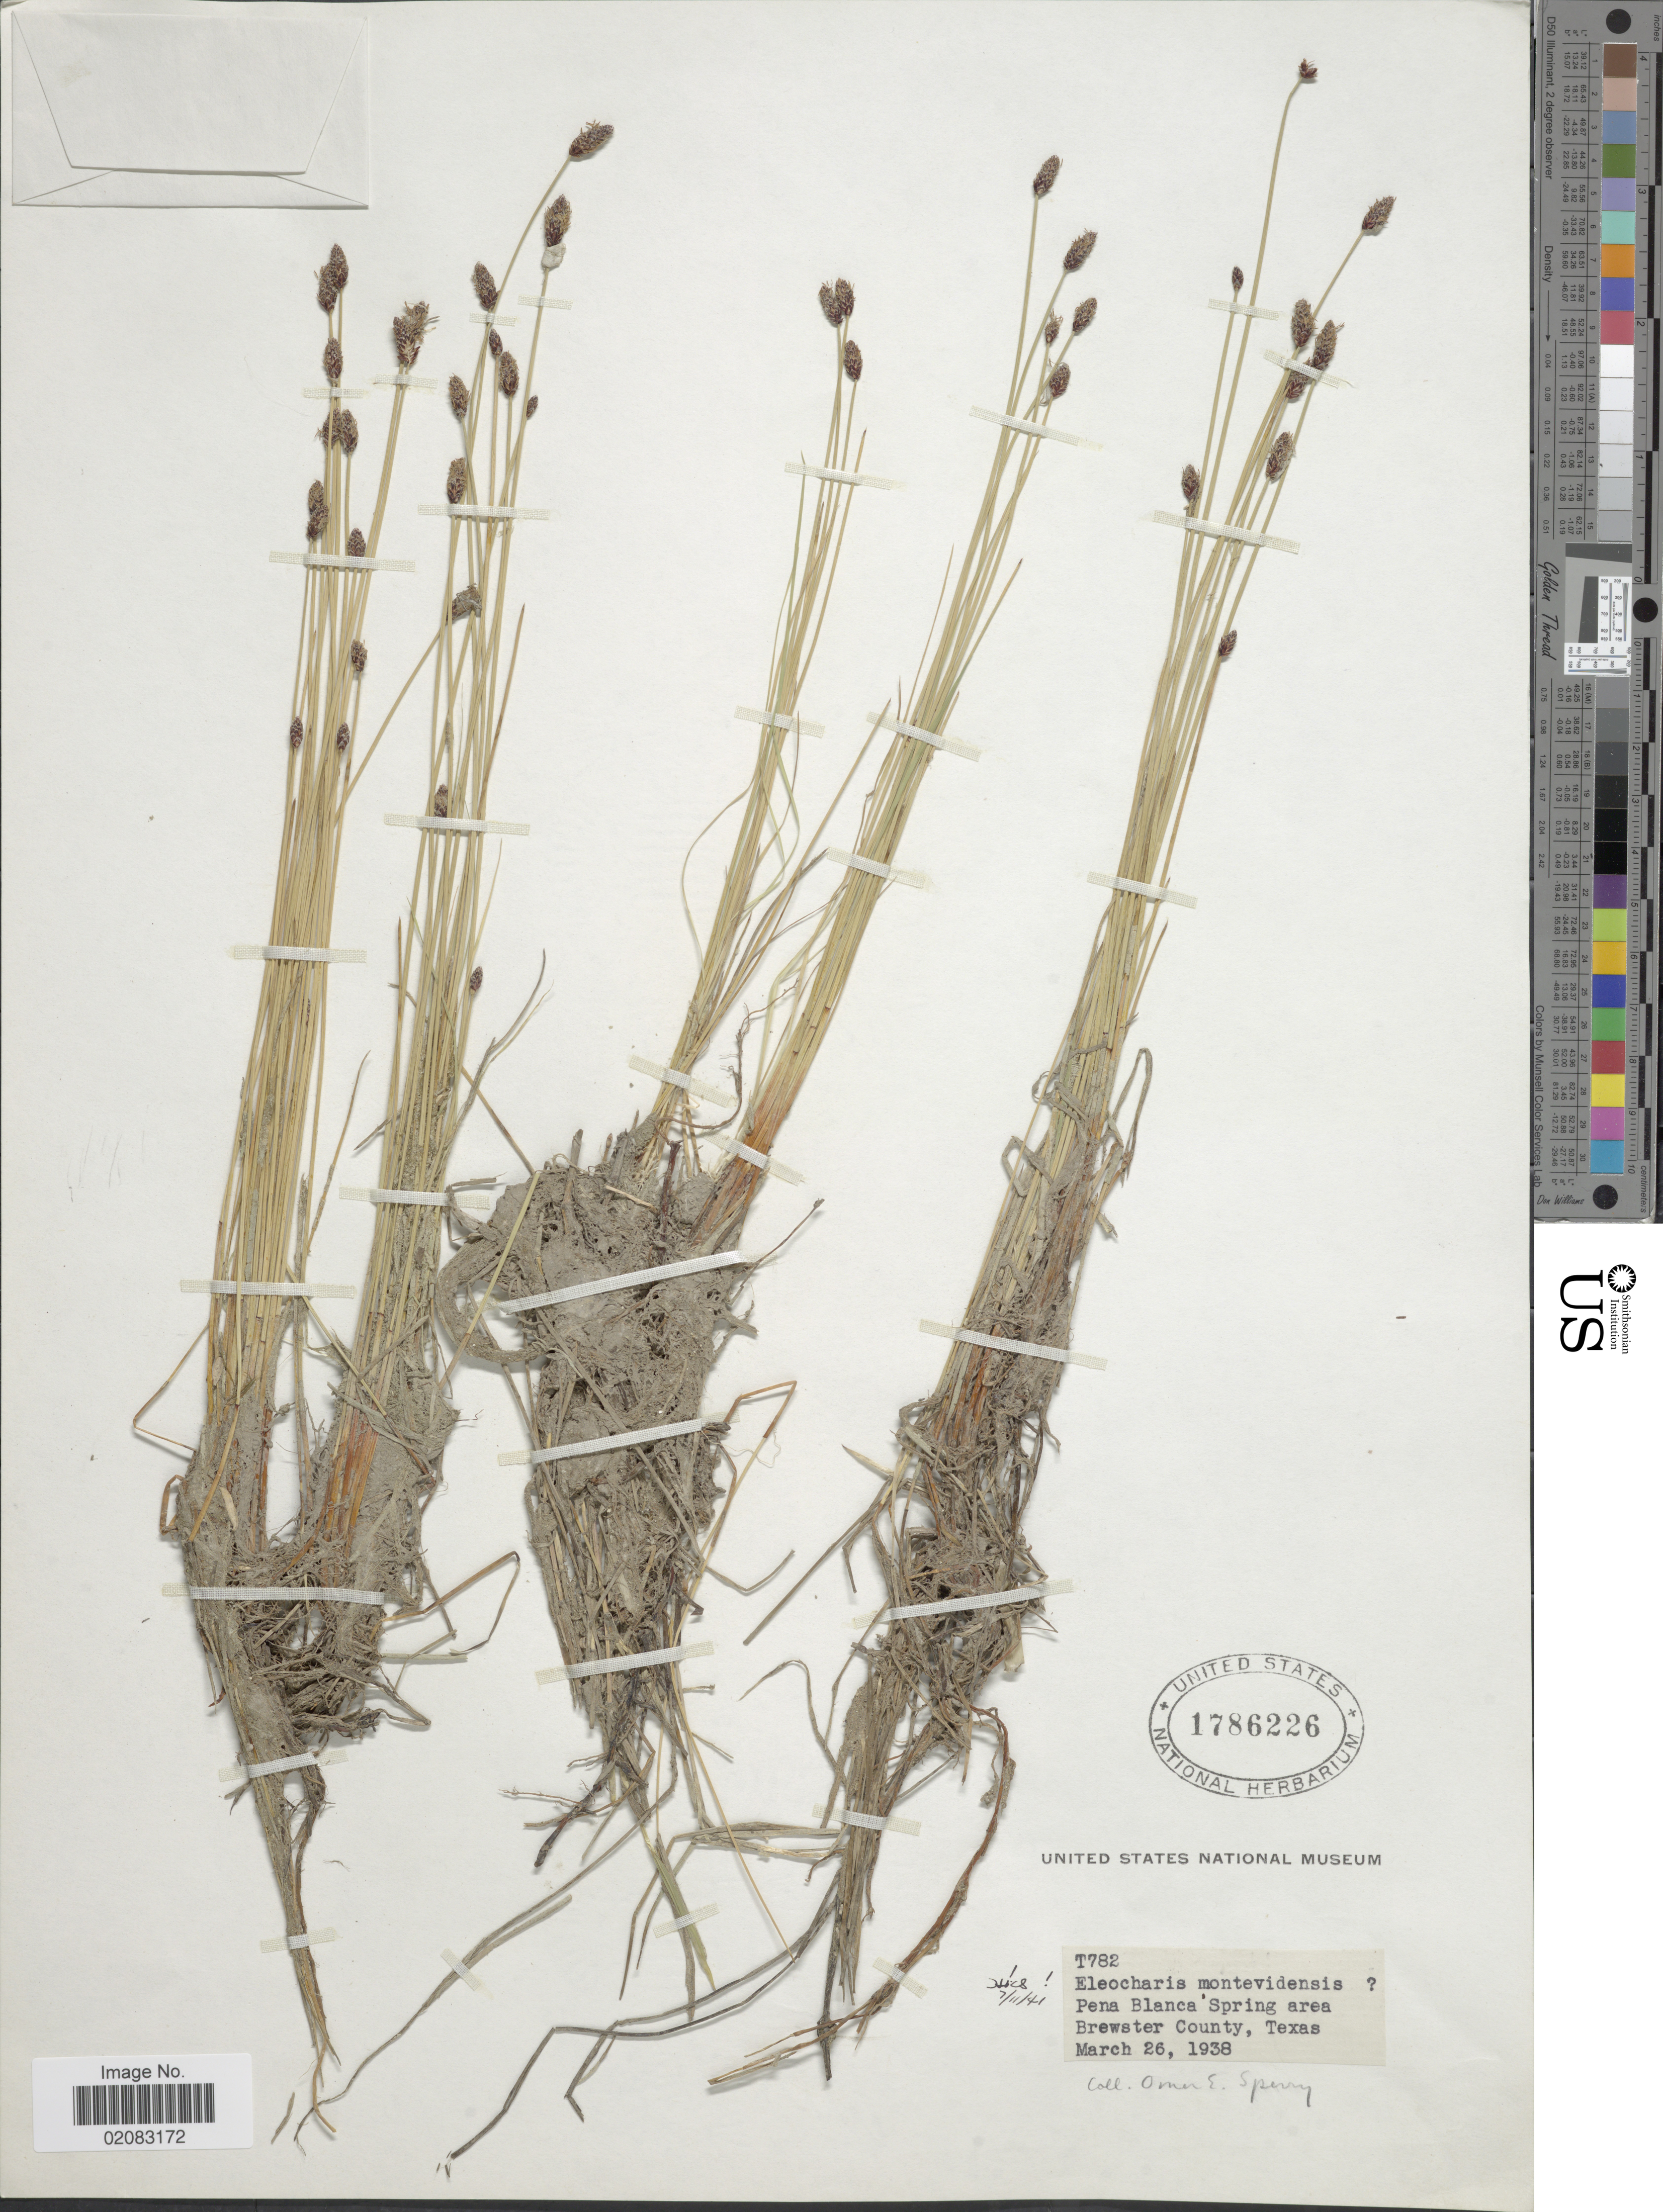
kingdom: Plantae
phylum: Tracheophyta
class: Liliopsida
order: Poales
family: Cyperaceae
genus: Eleocharis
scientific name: Eleocharis montevidensis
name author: Kunth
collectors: O. E. Sperry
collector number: T782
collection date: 1938-03-26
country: United States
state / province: Texas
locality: Pena Blanca Spring area, Brewster County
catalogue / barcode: US 1786226